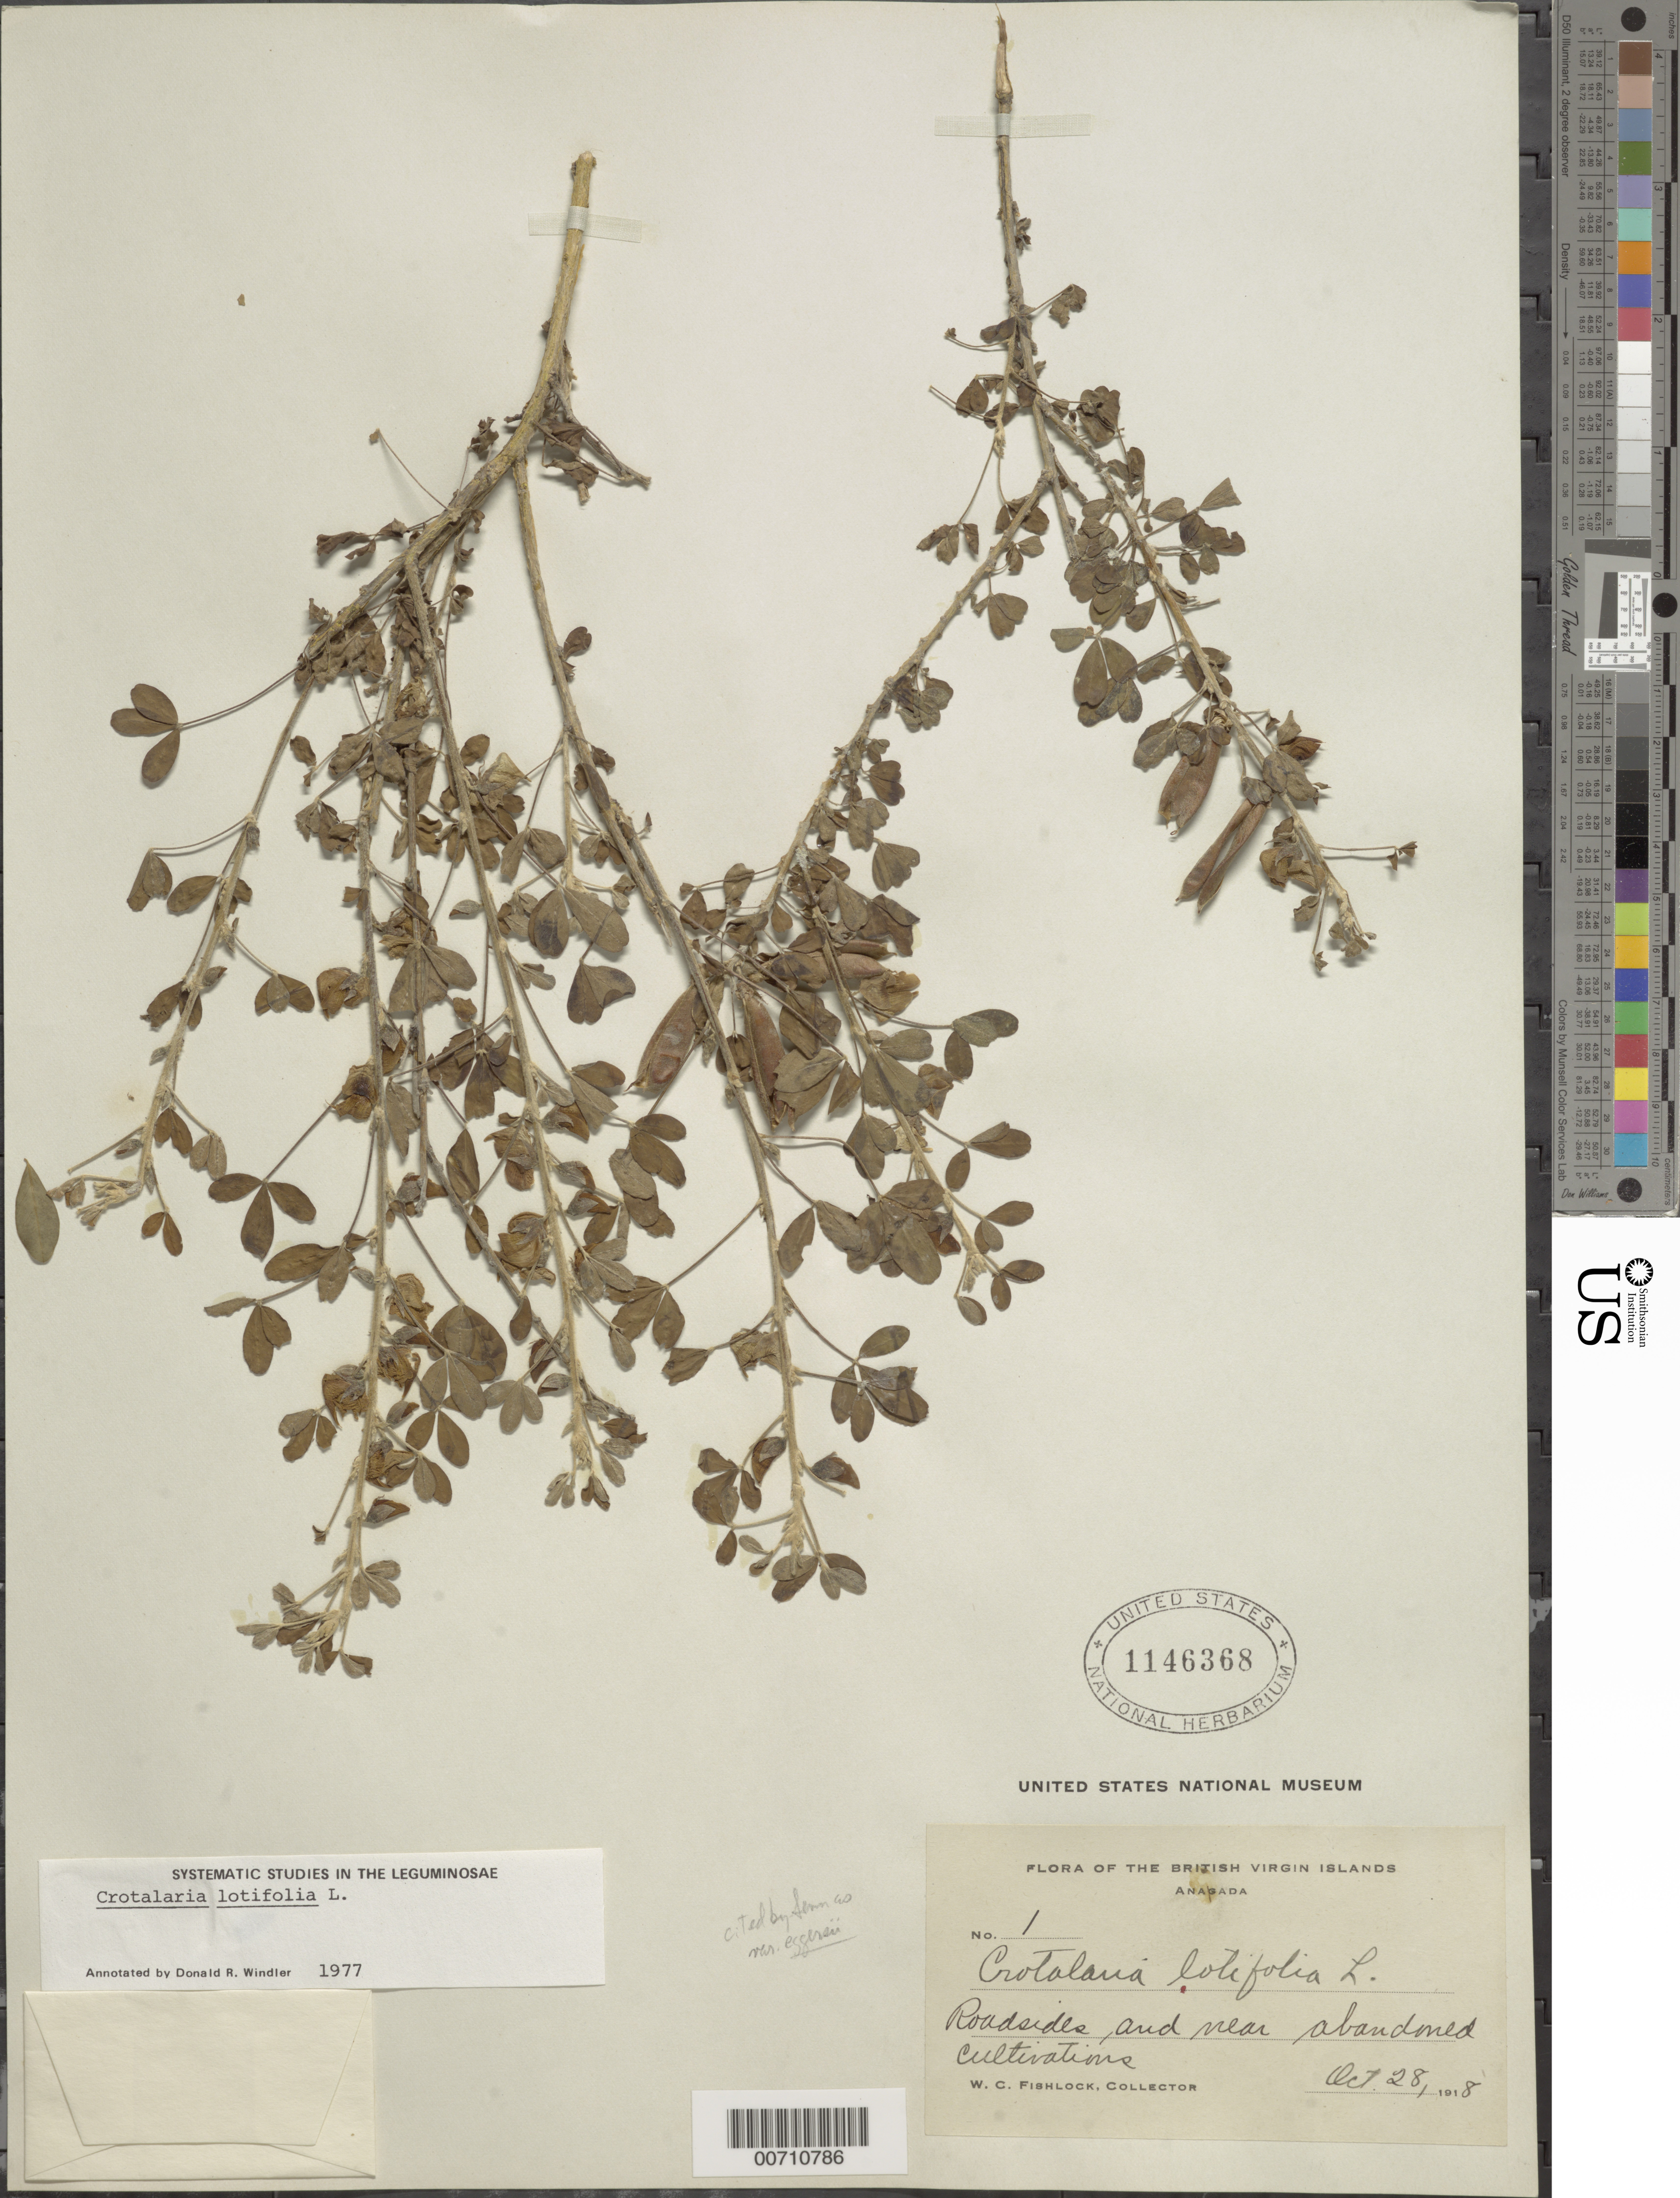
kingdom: Plantae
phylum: Tracheophyta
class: Magnoliopsida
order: Fabales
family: Fabaceae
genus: Crotalaria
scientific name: Crotalaria latifolia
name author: L.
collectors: W. Fishlock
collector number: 1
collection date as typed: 28 Oct 1918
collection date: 1918-10-28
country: British Virgin Islands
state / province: Anegada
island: Anegada Island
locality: Abandoned cultivations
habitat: Roadsides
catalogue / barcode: US 1146368